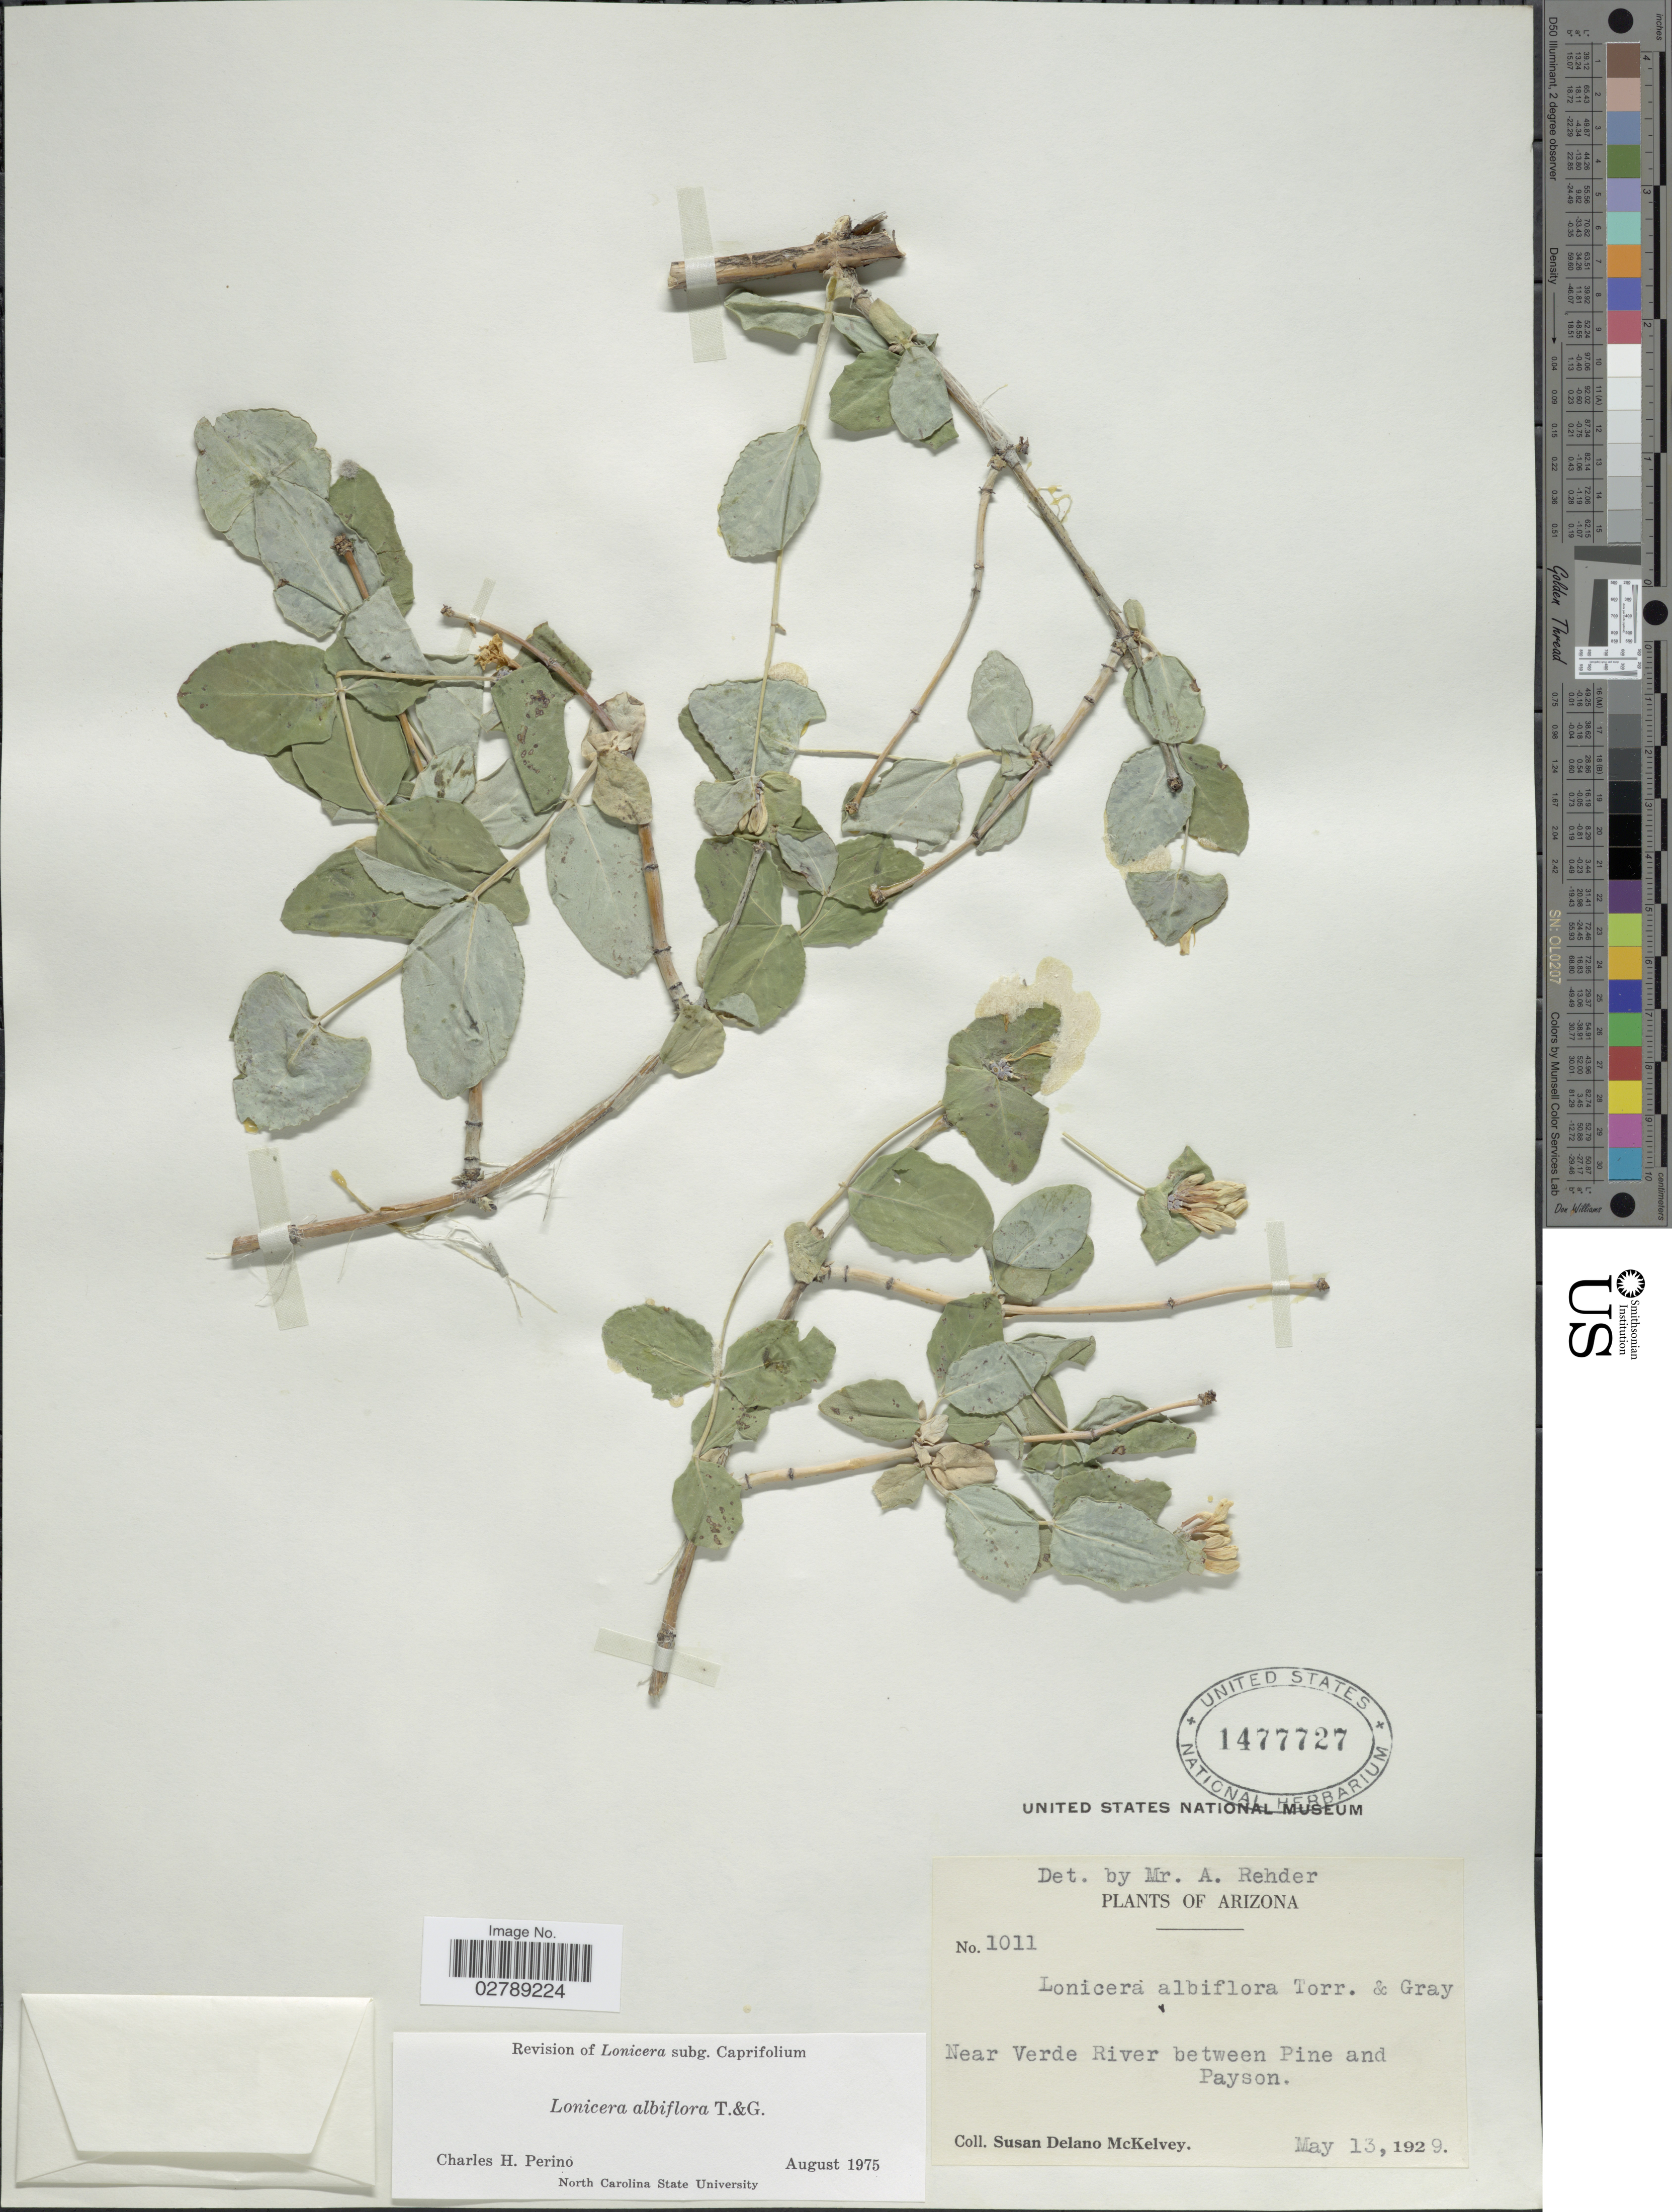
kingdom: Plantae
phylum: Tracheophyta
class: Magnoliopsida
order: Dipsacales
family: Caprifoliaceae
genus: Lonicera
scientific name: Lonicera dumosa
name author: A. Gray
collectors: S. A. McKelvey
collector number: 1011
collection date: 1929-05-13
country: United States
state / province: Arizona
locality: Near Verde River between Pine and Payson.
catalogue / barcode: US 1477727